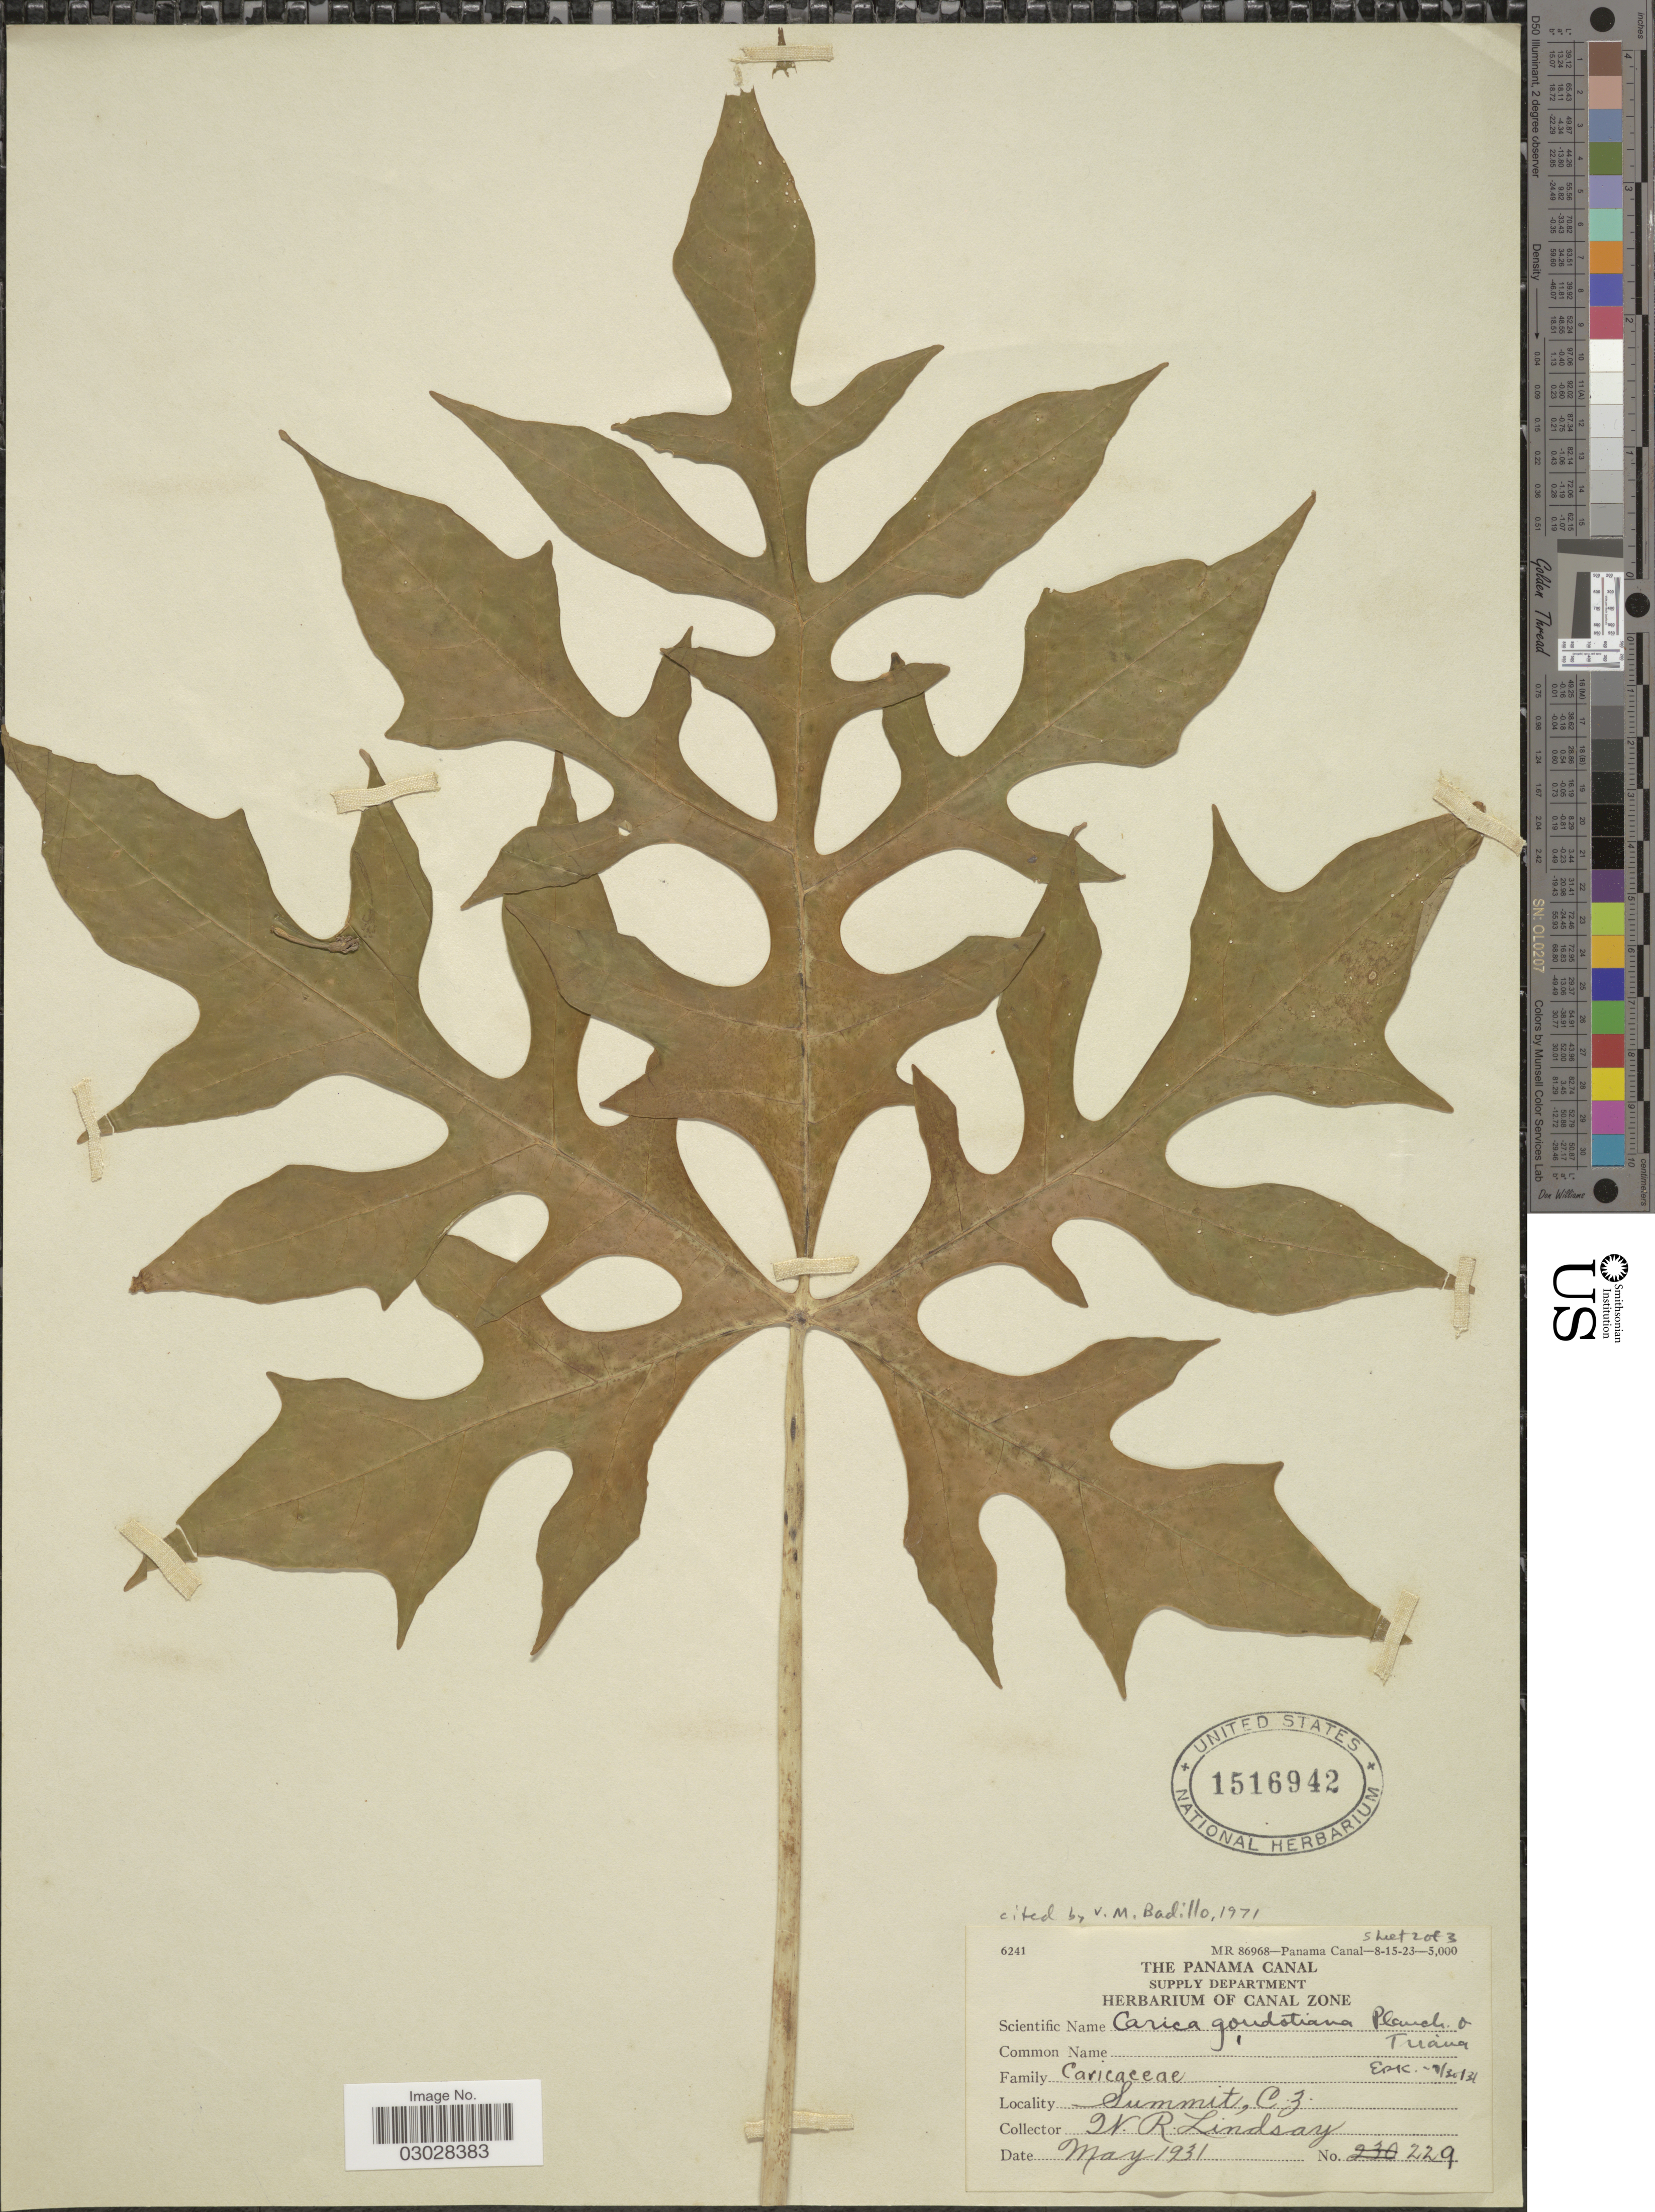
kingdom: Plantae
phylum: Tracheophyta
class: Magnoliopsida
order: Brassicales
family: Caricaceae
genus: Vasconcellea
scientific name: Vasconcellea goudotiana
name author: Triana & Planch.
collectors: W. Lindsay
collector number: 229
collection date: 1931-05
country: Panama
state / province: Colón / Panamá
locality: Summit, C.Z.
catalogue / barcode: US 1516942